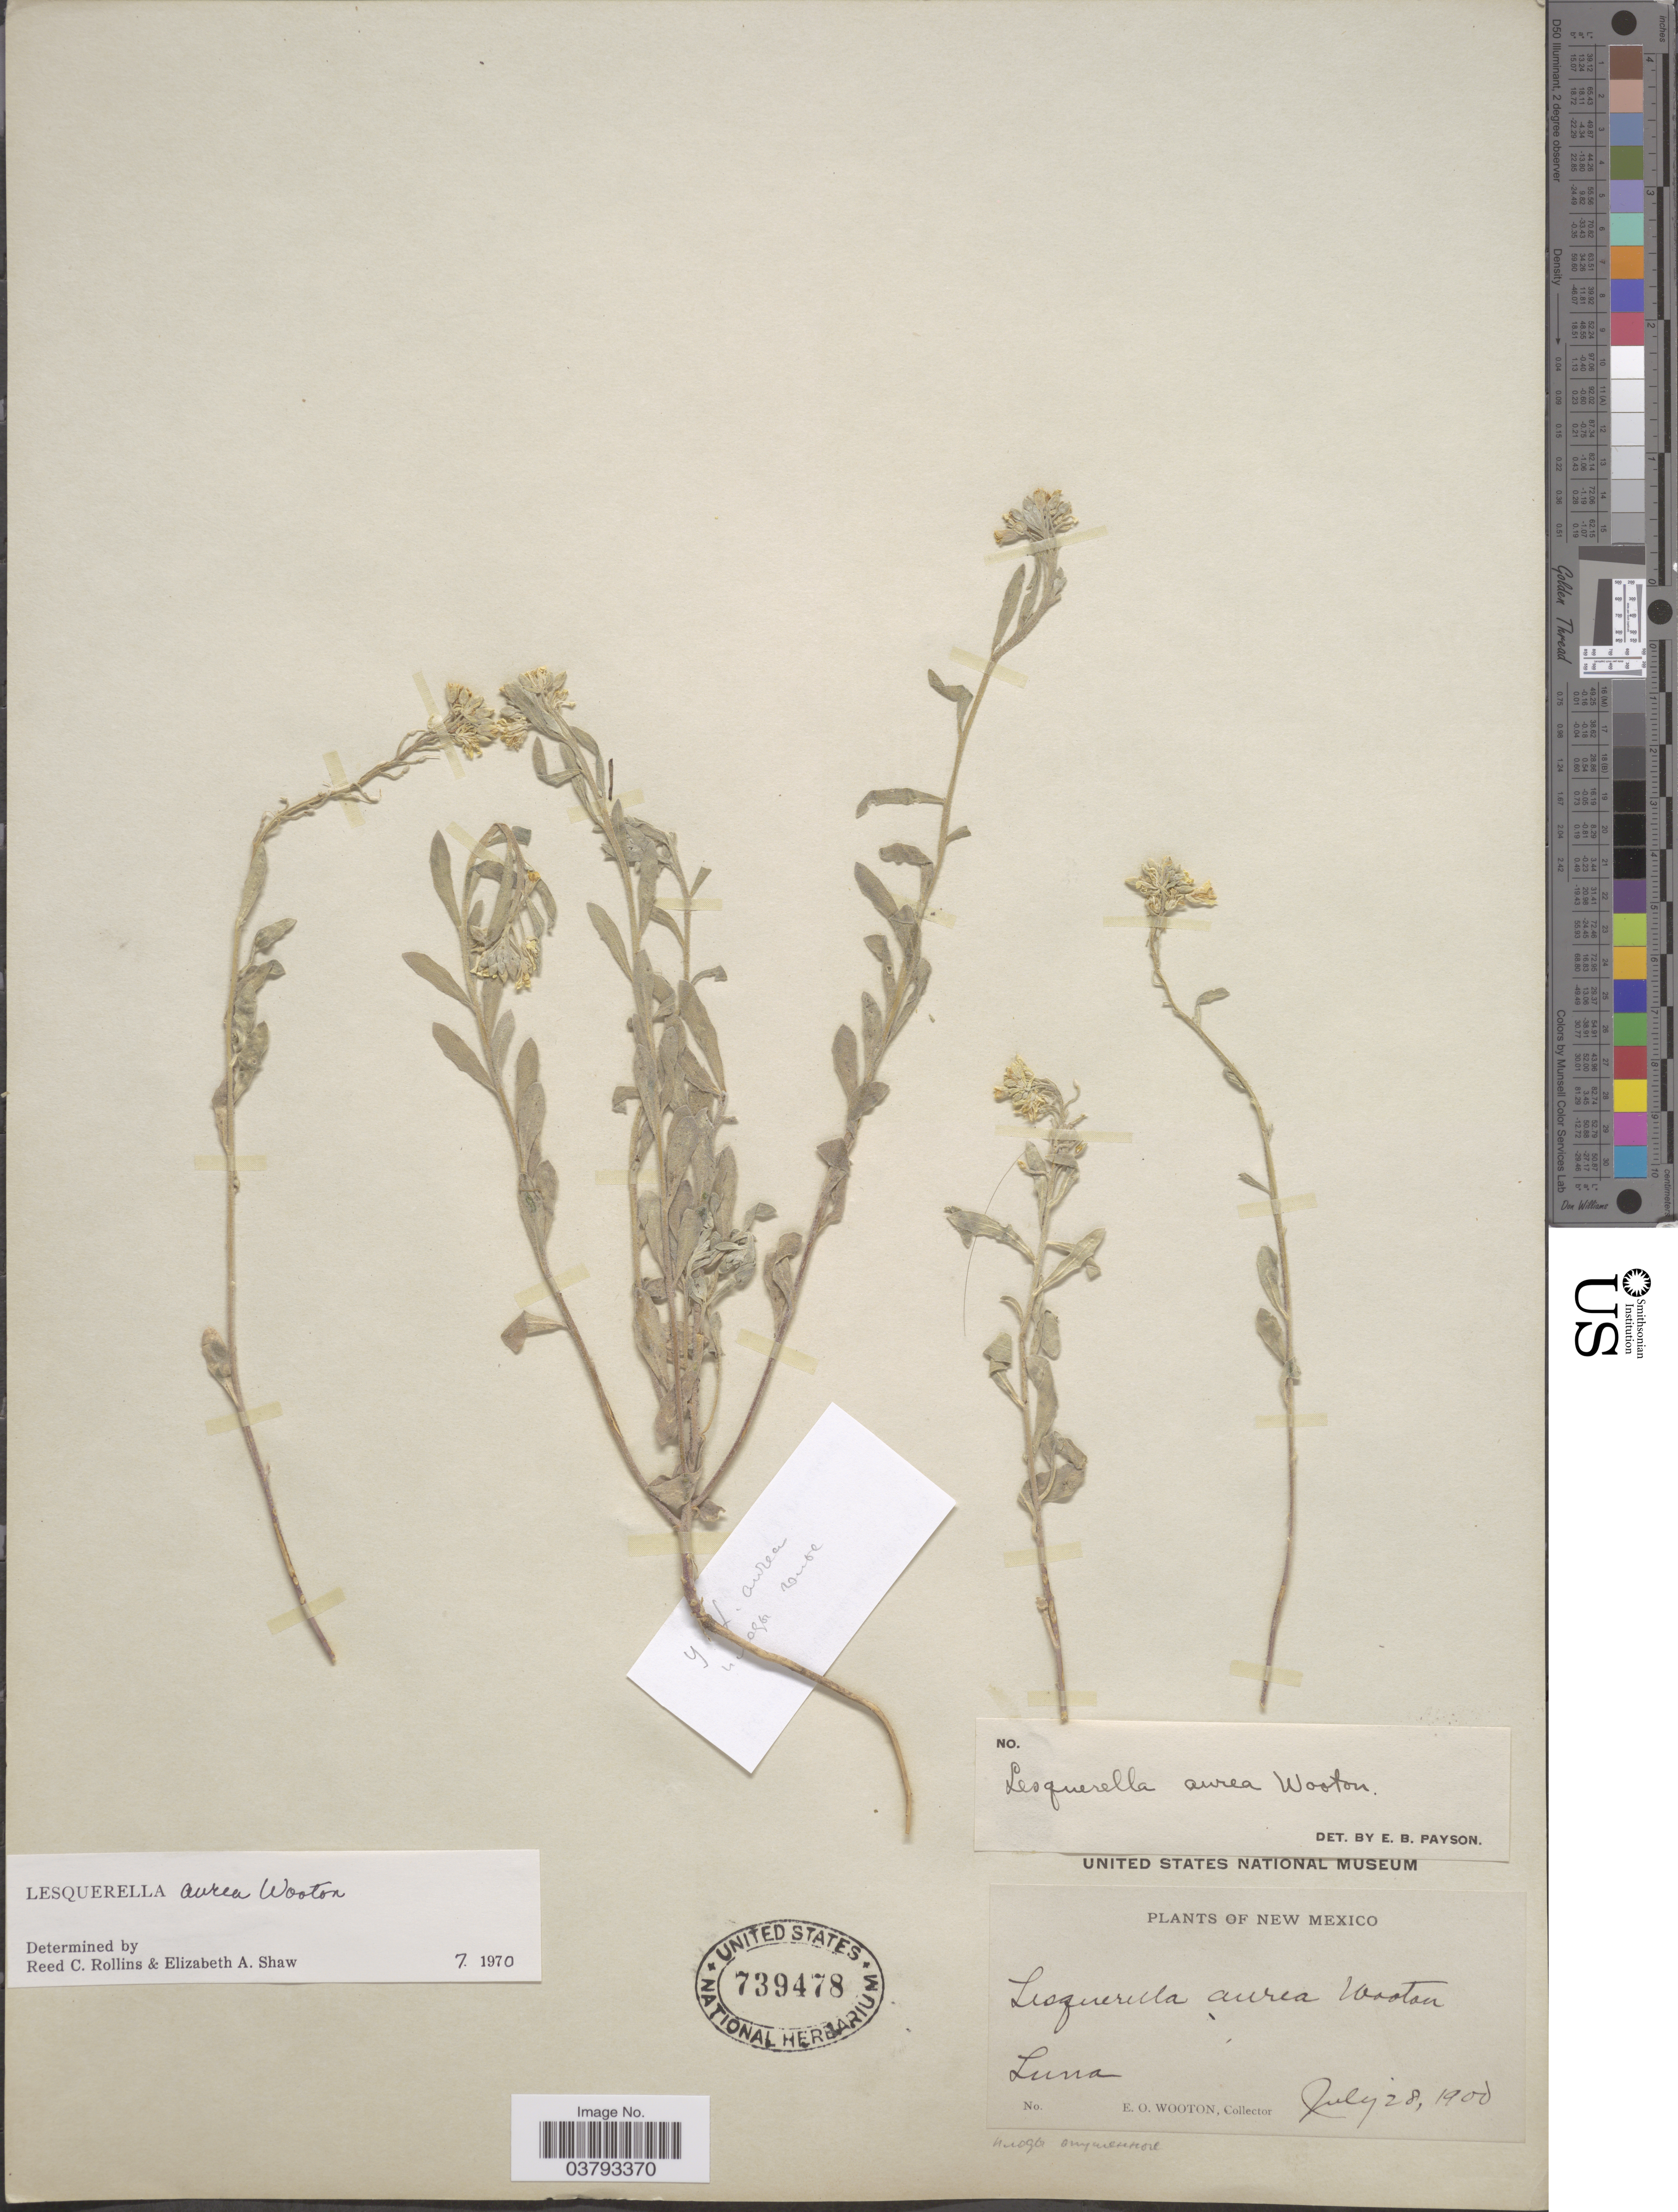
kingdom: Plantae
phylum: Tracheophyta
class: Magnoliopsida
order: Brassicales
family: Brassicaceae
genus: Lesquerella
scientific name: Lesquerella aurea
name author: Wooton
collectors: E. O. Wooton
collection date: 1900-07-28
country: United States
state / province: New Mexico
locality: Luna.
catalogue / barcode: US 739478